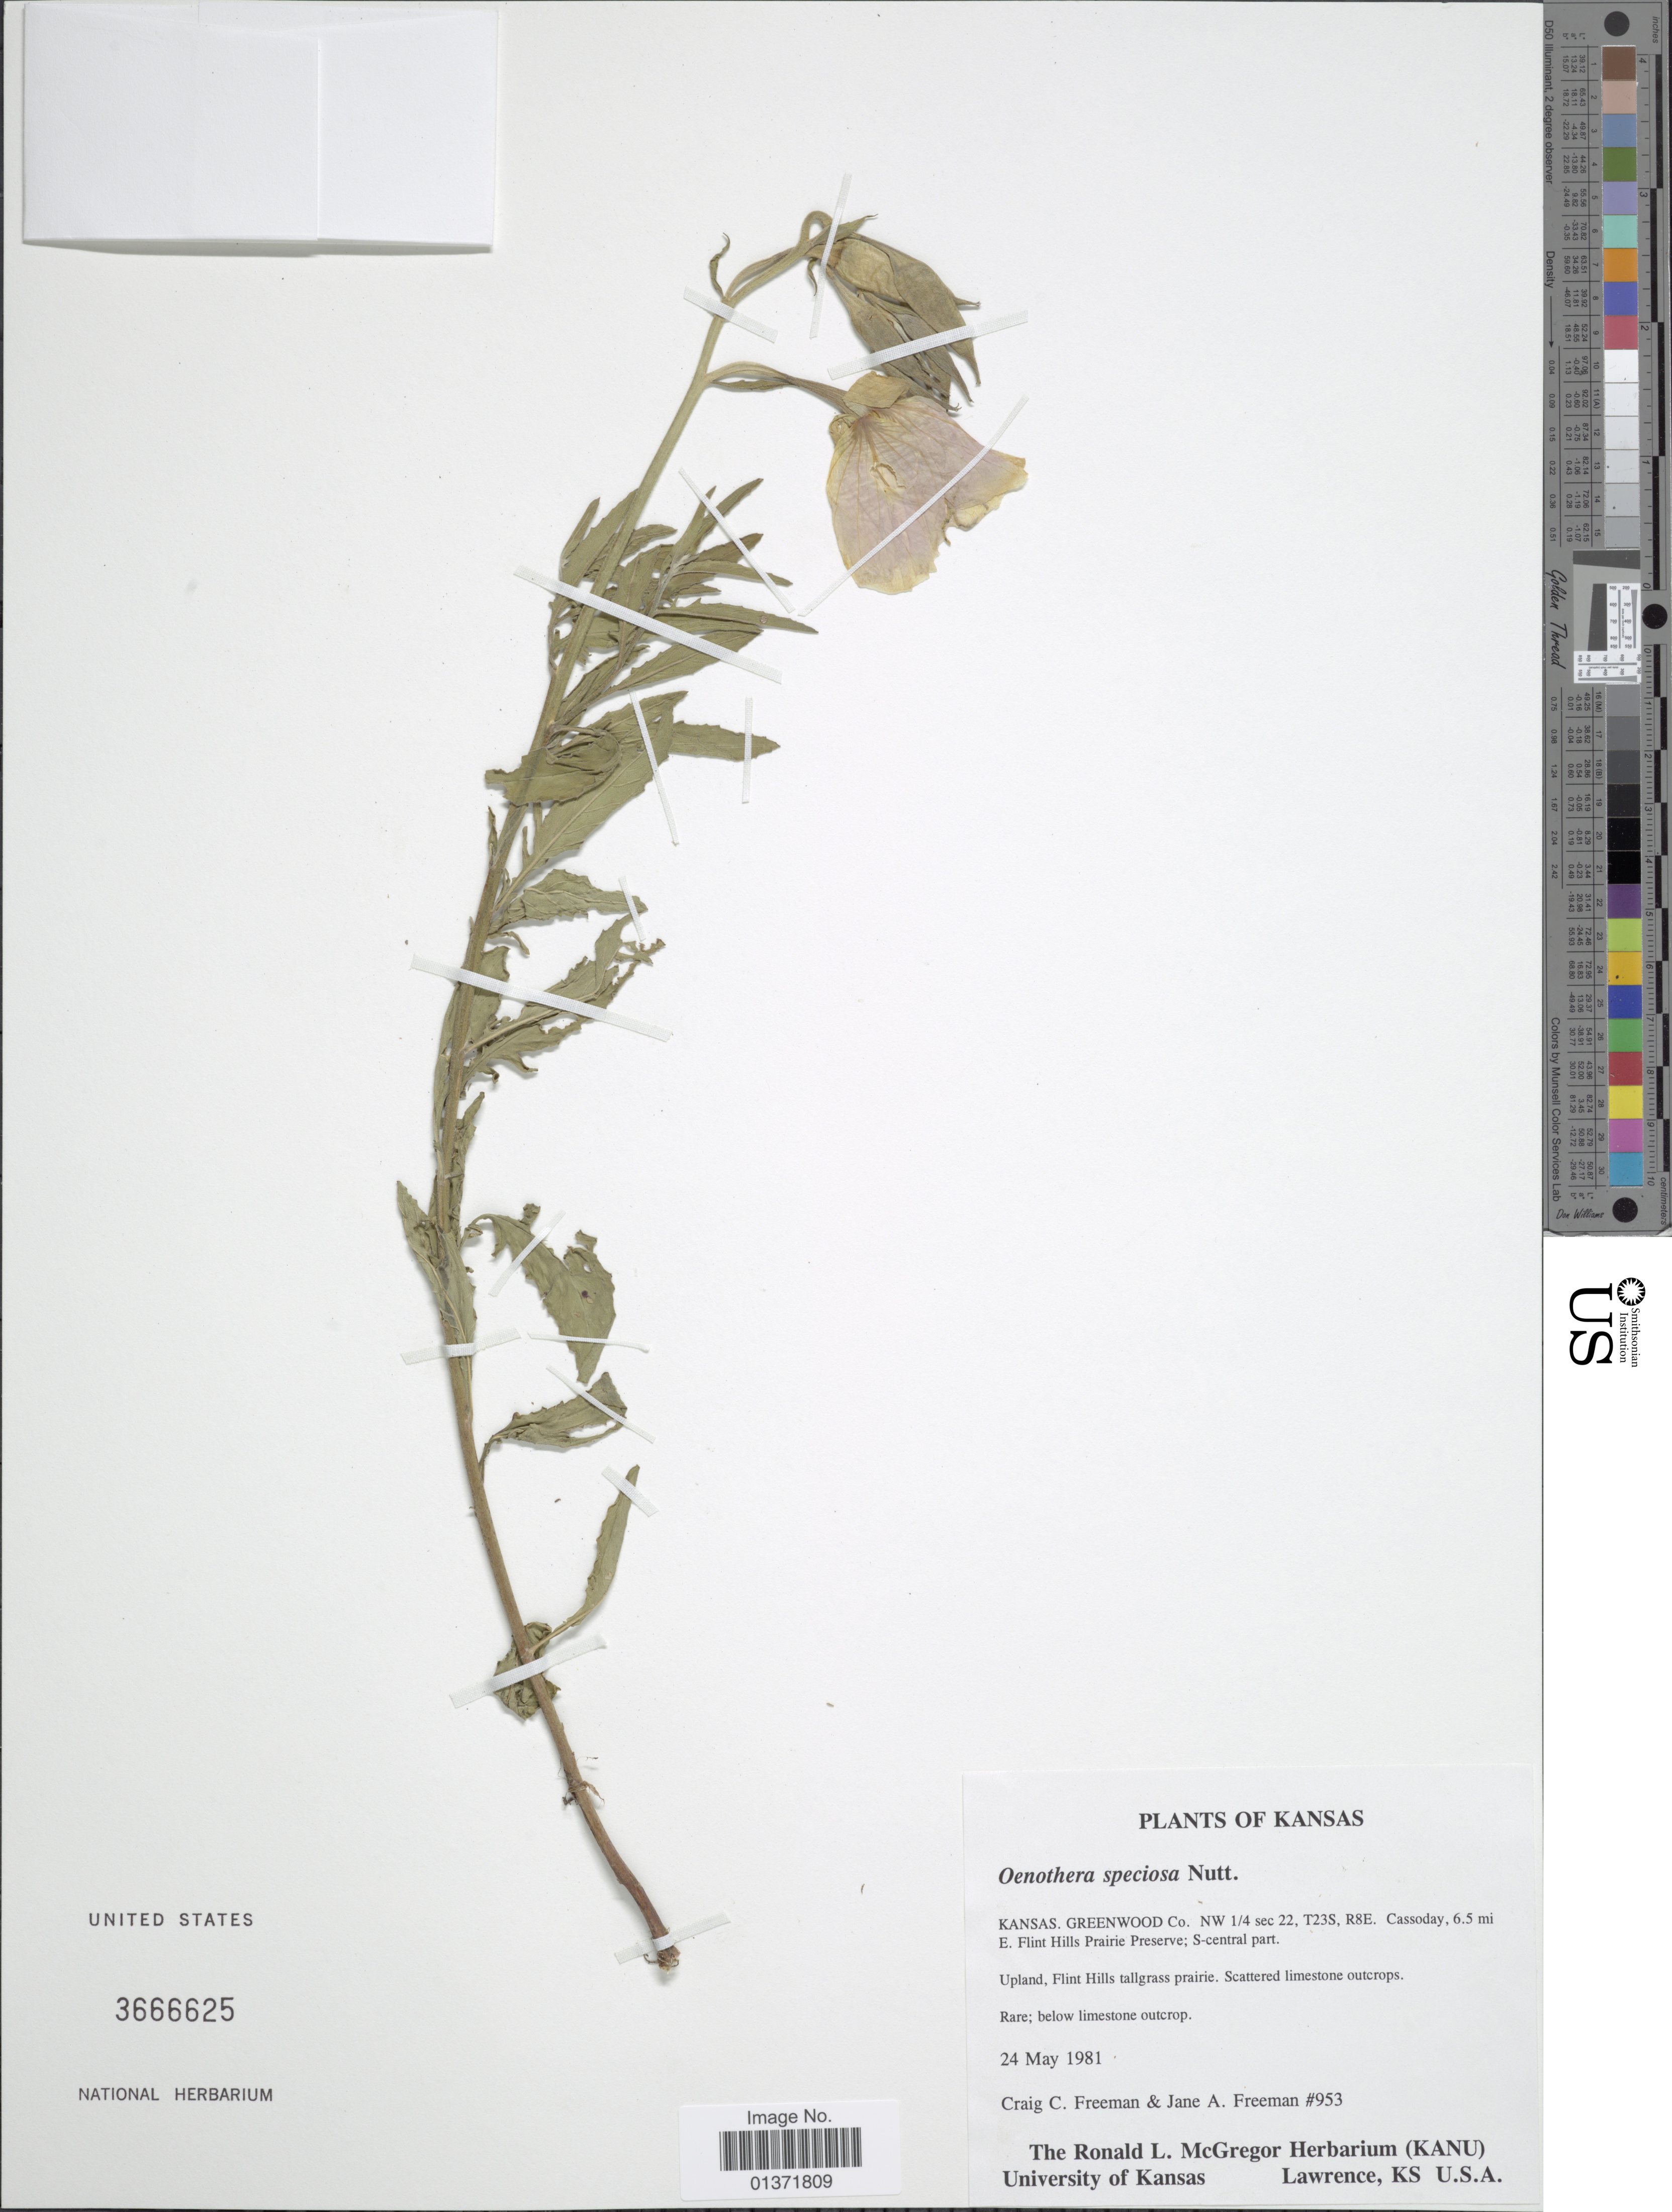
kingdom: Plantae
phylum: Tracheophyta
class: Magnoliopsida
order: Myrtales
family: Onagraceae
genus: Oenothera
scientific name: Oenothera speciosa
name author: Nutt.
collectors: C. C. Freeman & J. Freeman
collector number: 953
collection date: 1981-05-24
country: United States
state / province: Kansas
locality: Greenwood Co. NW 1/4 sec 22, T23S, R8E, Cassoday, 6.5 mi E Flint Hills Prairie Preserve; S-central part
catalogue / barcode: US 3666625